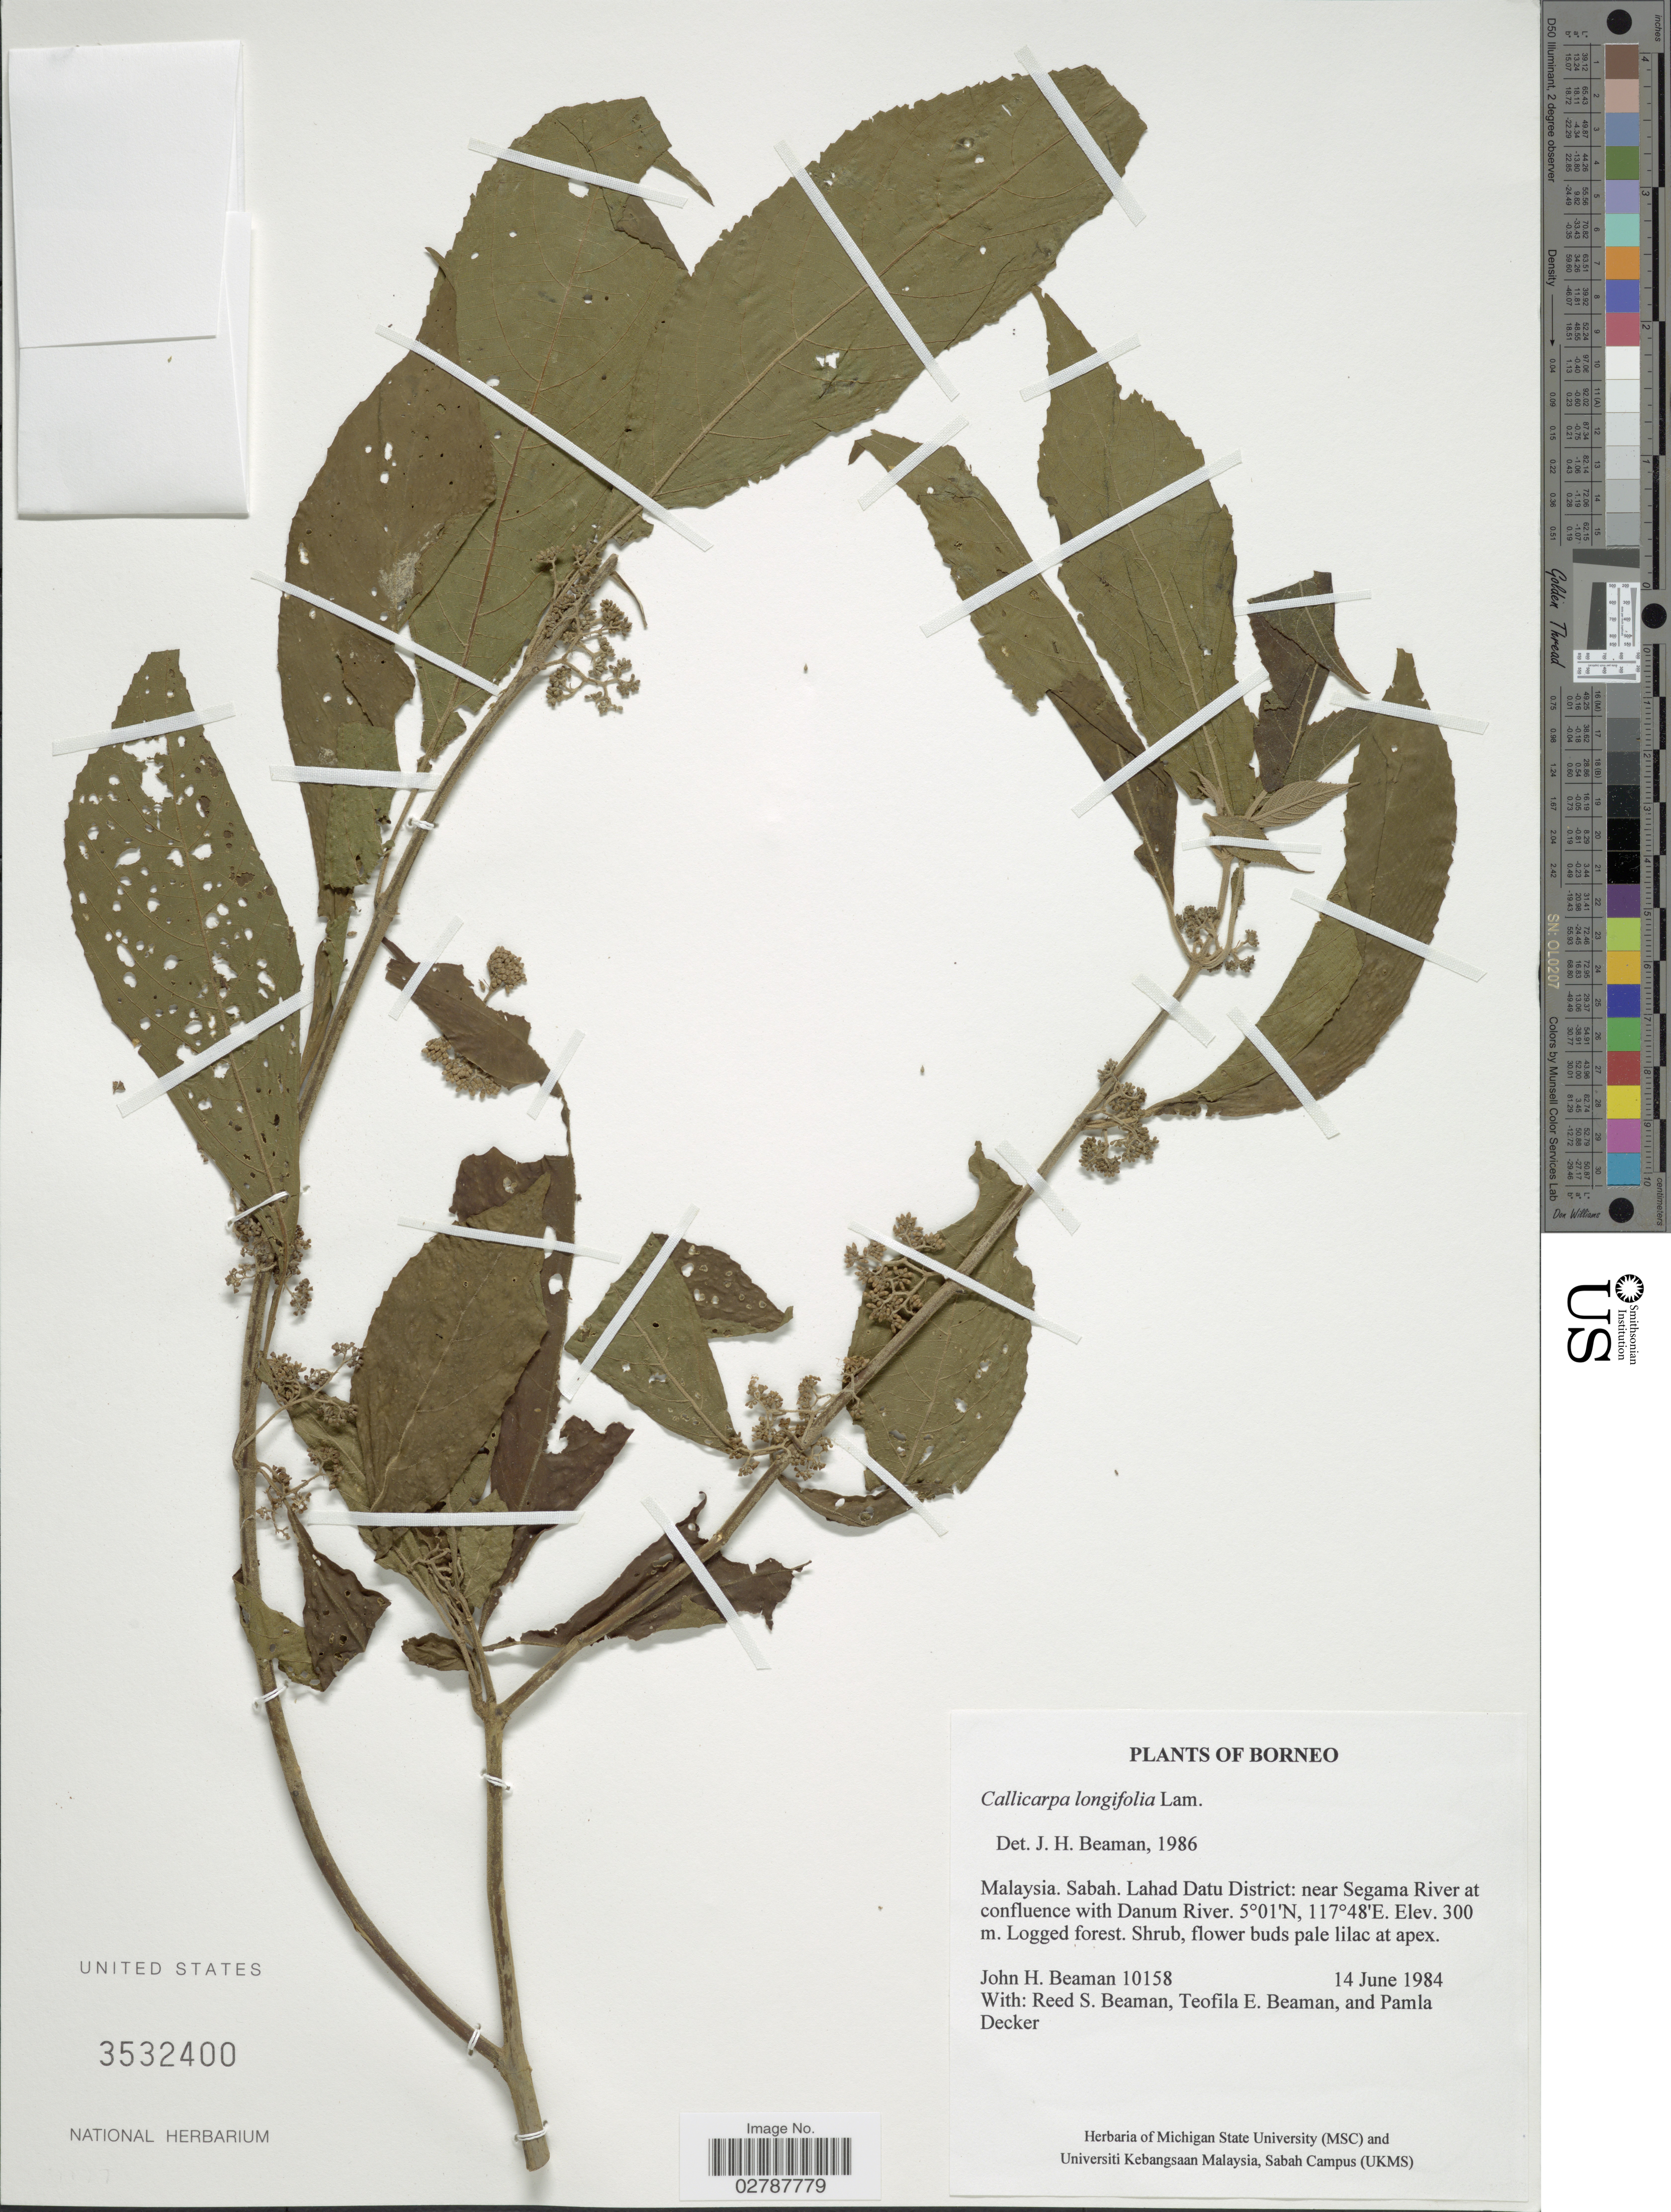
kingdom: Plantae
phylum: Tracheophyta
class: Magnoliopsida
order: Lamiales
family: Lamiaceae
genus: Callicarpa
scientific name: Callicarpa longifolia f. longifolia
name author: Lam.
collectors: J. H. Beaman, R. S. Beaman, T. E. Beaman & P. Decker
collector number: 10158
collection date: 1984-06-14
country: Malaysia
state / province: Sabah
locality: Lahad Datu District: near Segama River at confluence with Danum River.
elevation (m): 300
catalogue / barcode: US 3532400